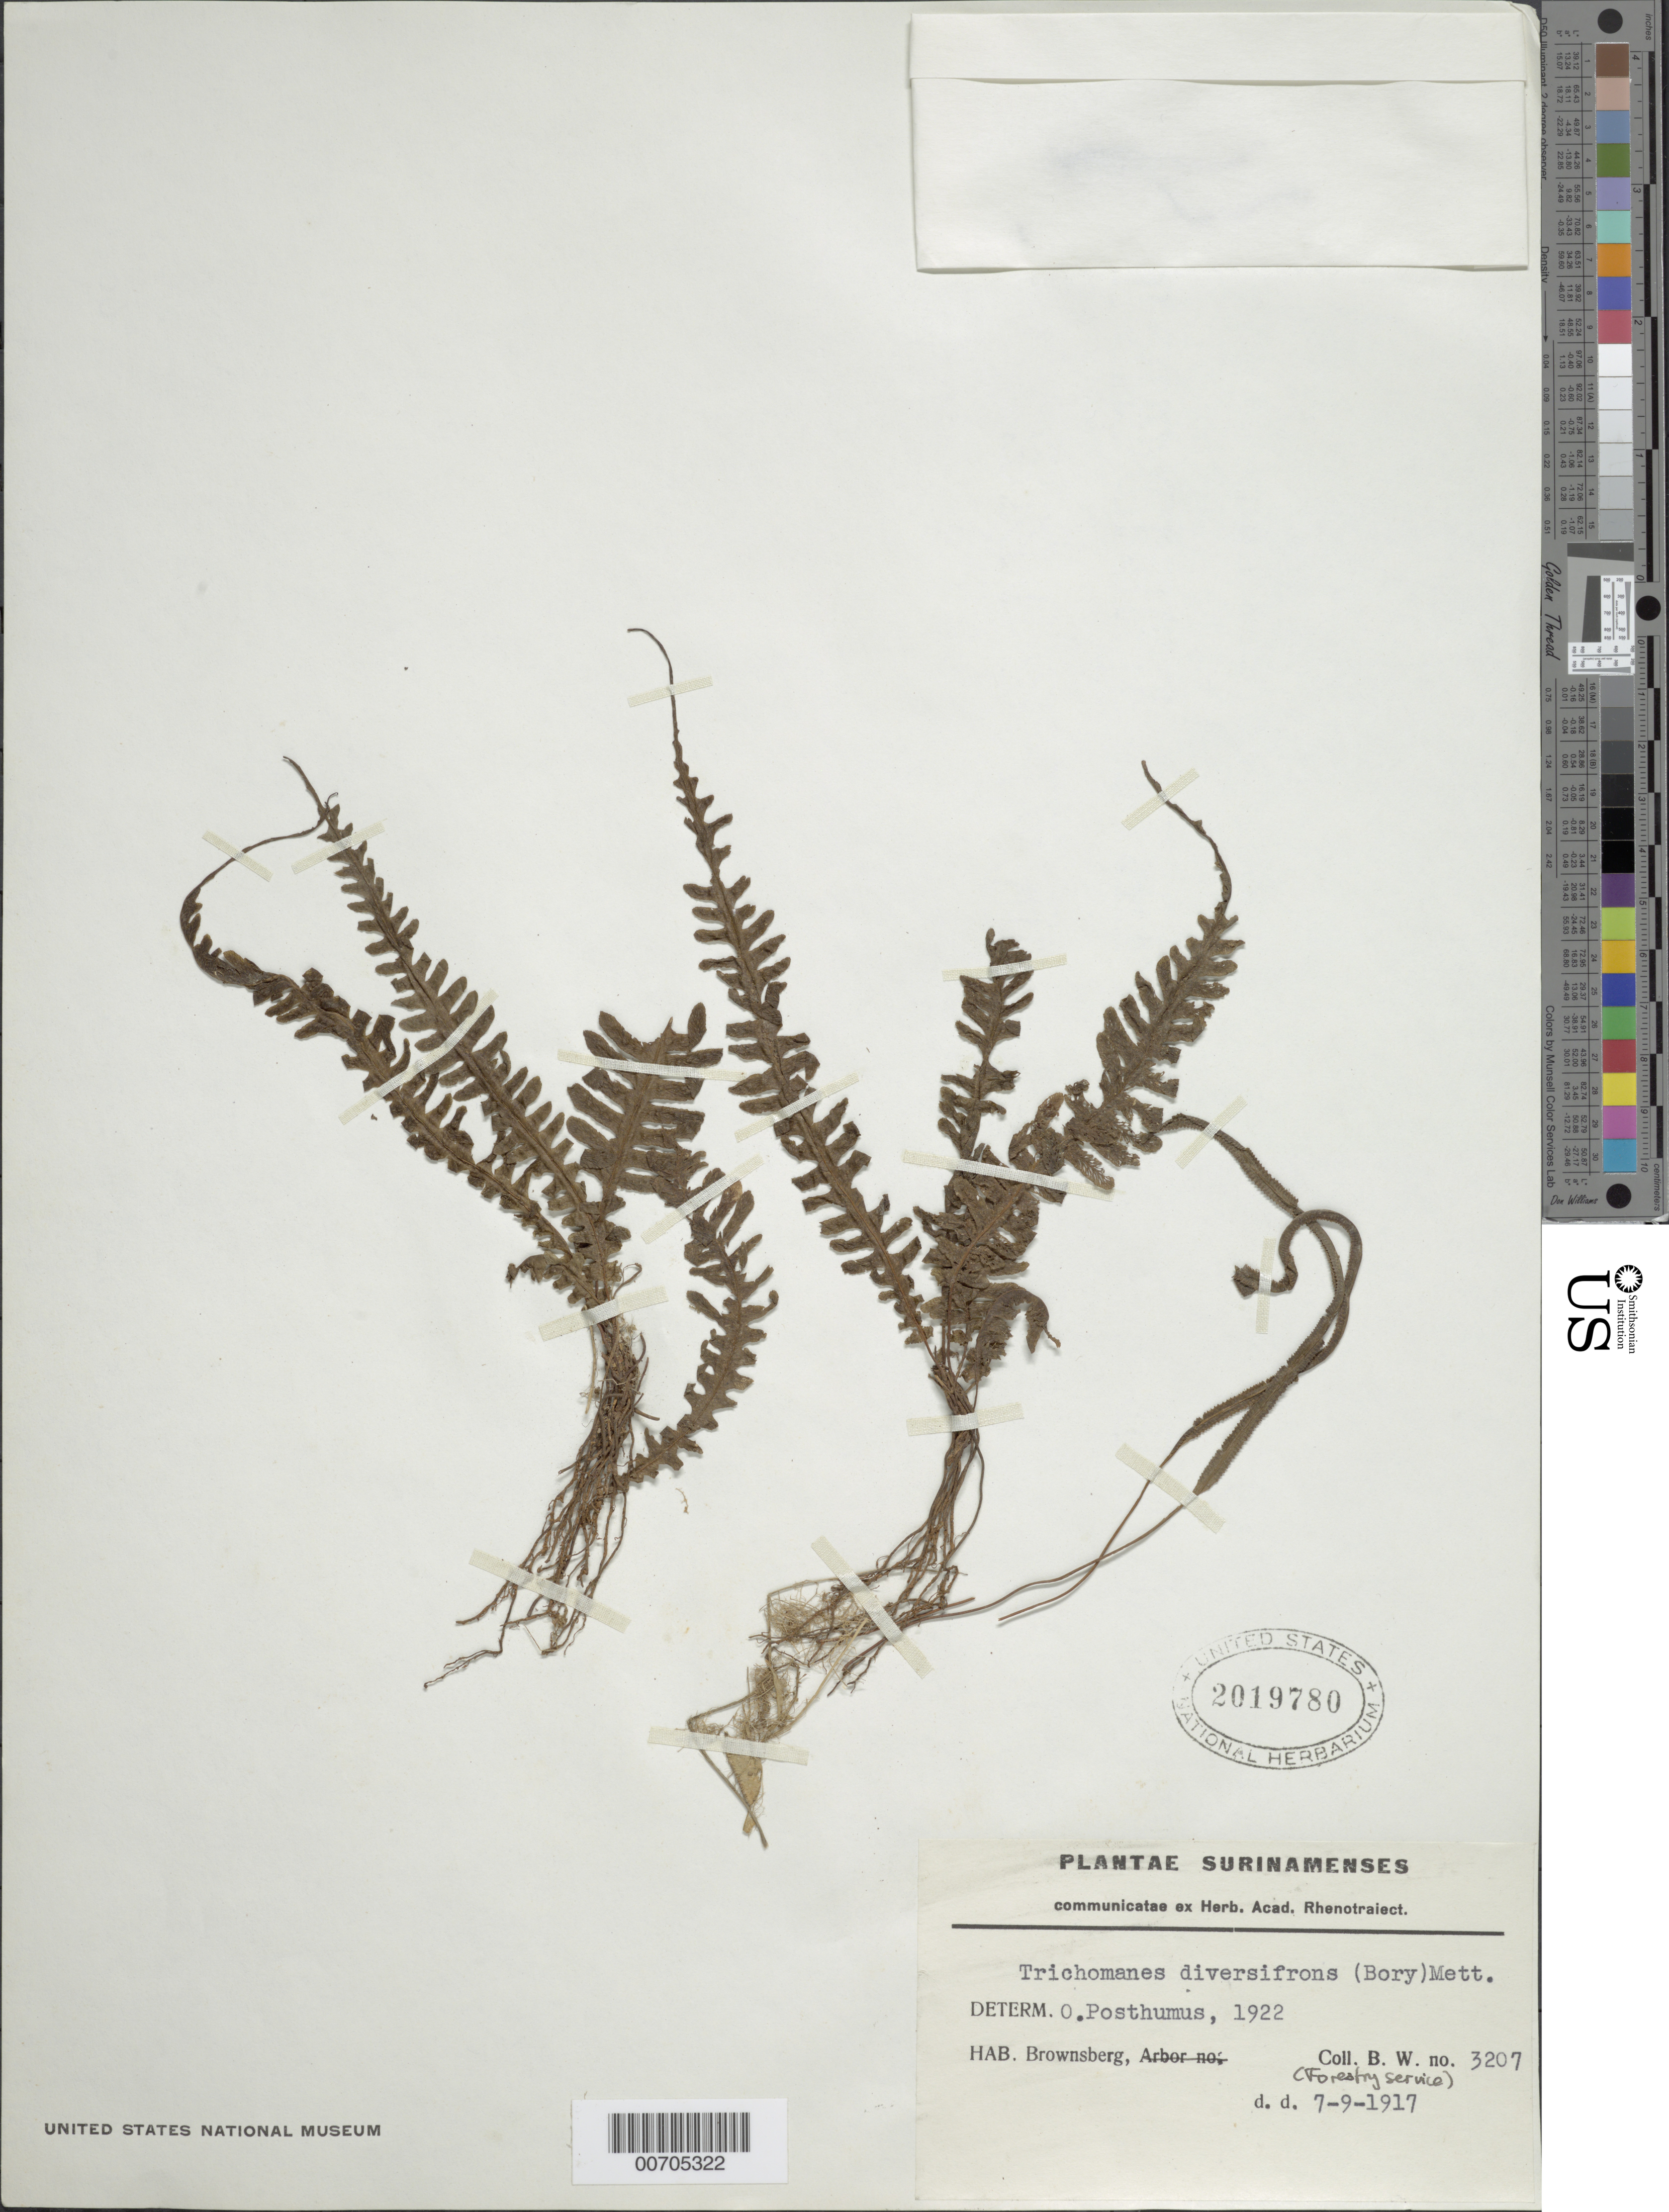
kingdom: Plantae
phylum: Tracheophyta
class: Polypodiopsida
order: Hymenophyllales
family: Hymenophyllaceae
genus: Trichomanes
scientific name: Trichomanes diversifrons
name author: (Bory) Mett. ex Sadeb.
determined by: Posthumus, O.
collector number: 3207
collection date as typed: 7-Sep-17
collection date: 1917-09-07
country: Suriname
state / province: Brokopondo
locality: Brownsberg, Forest Reserve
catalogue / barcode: US 2019780